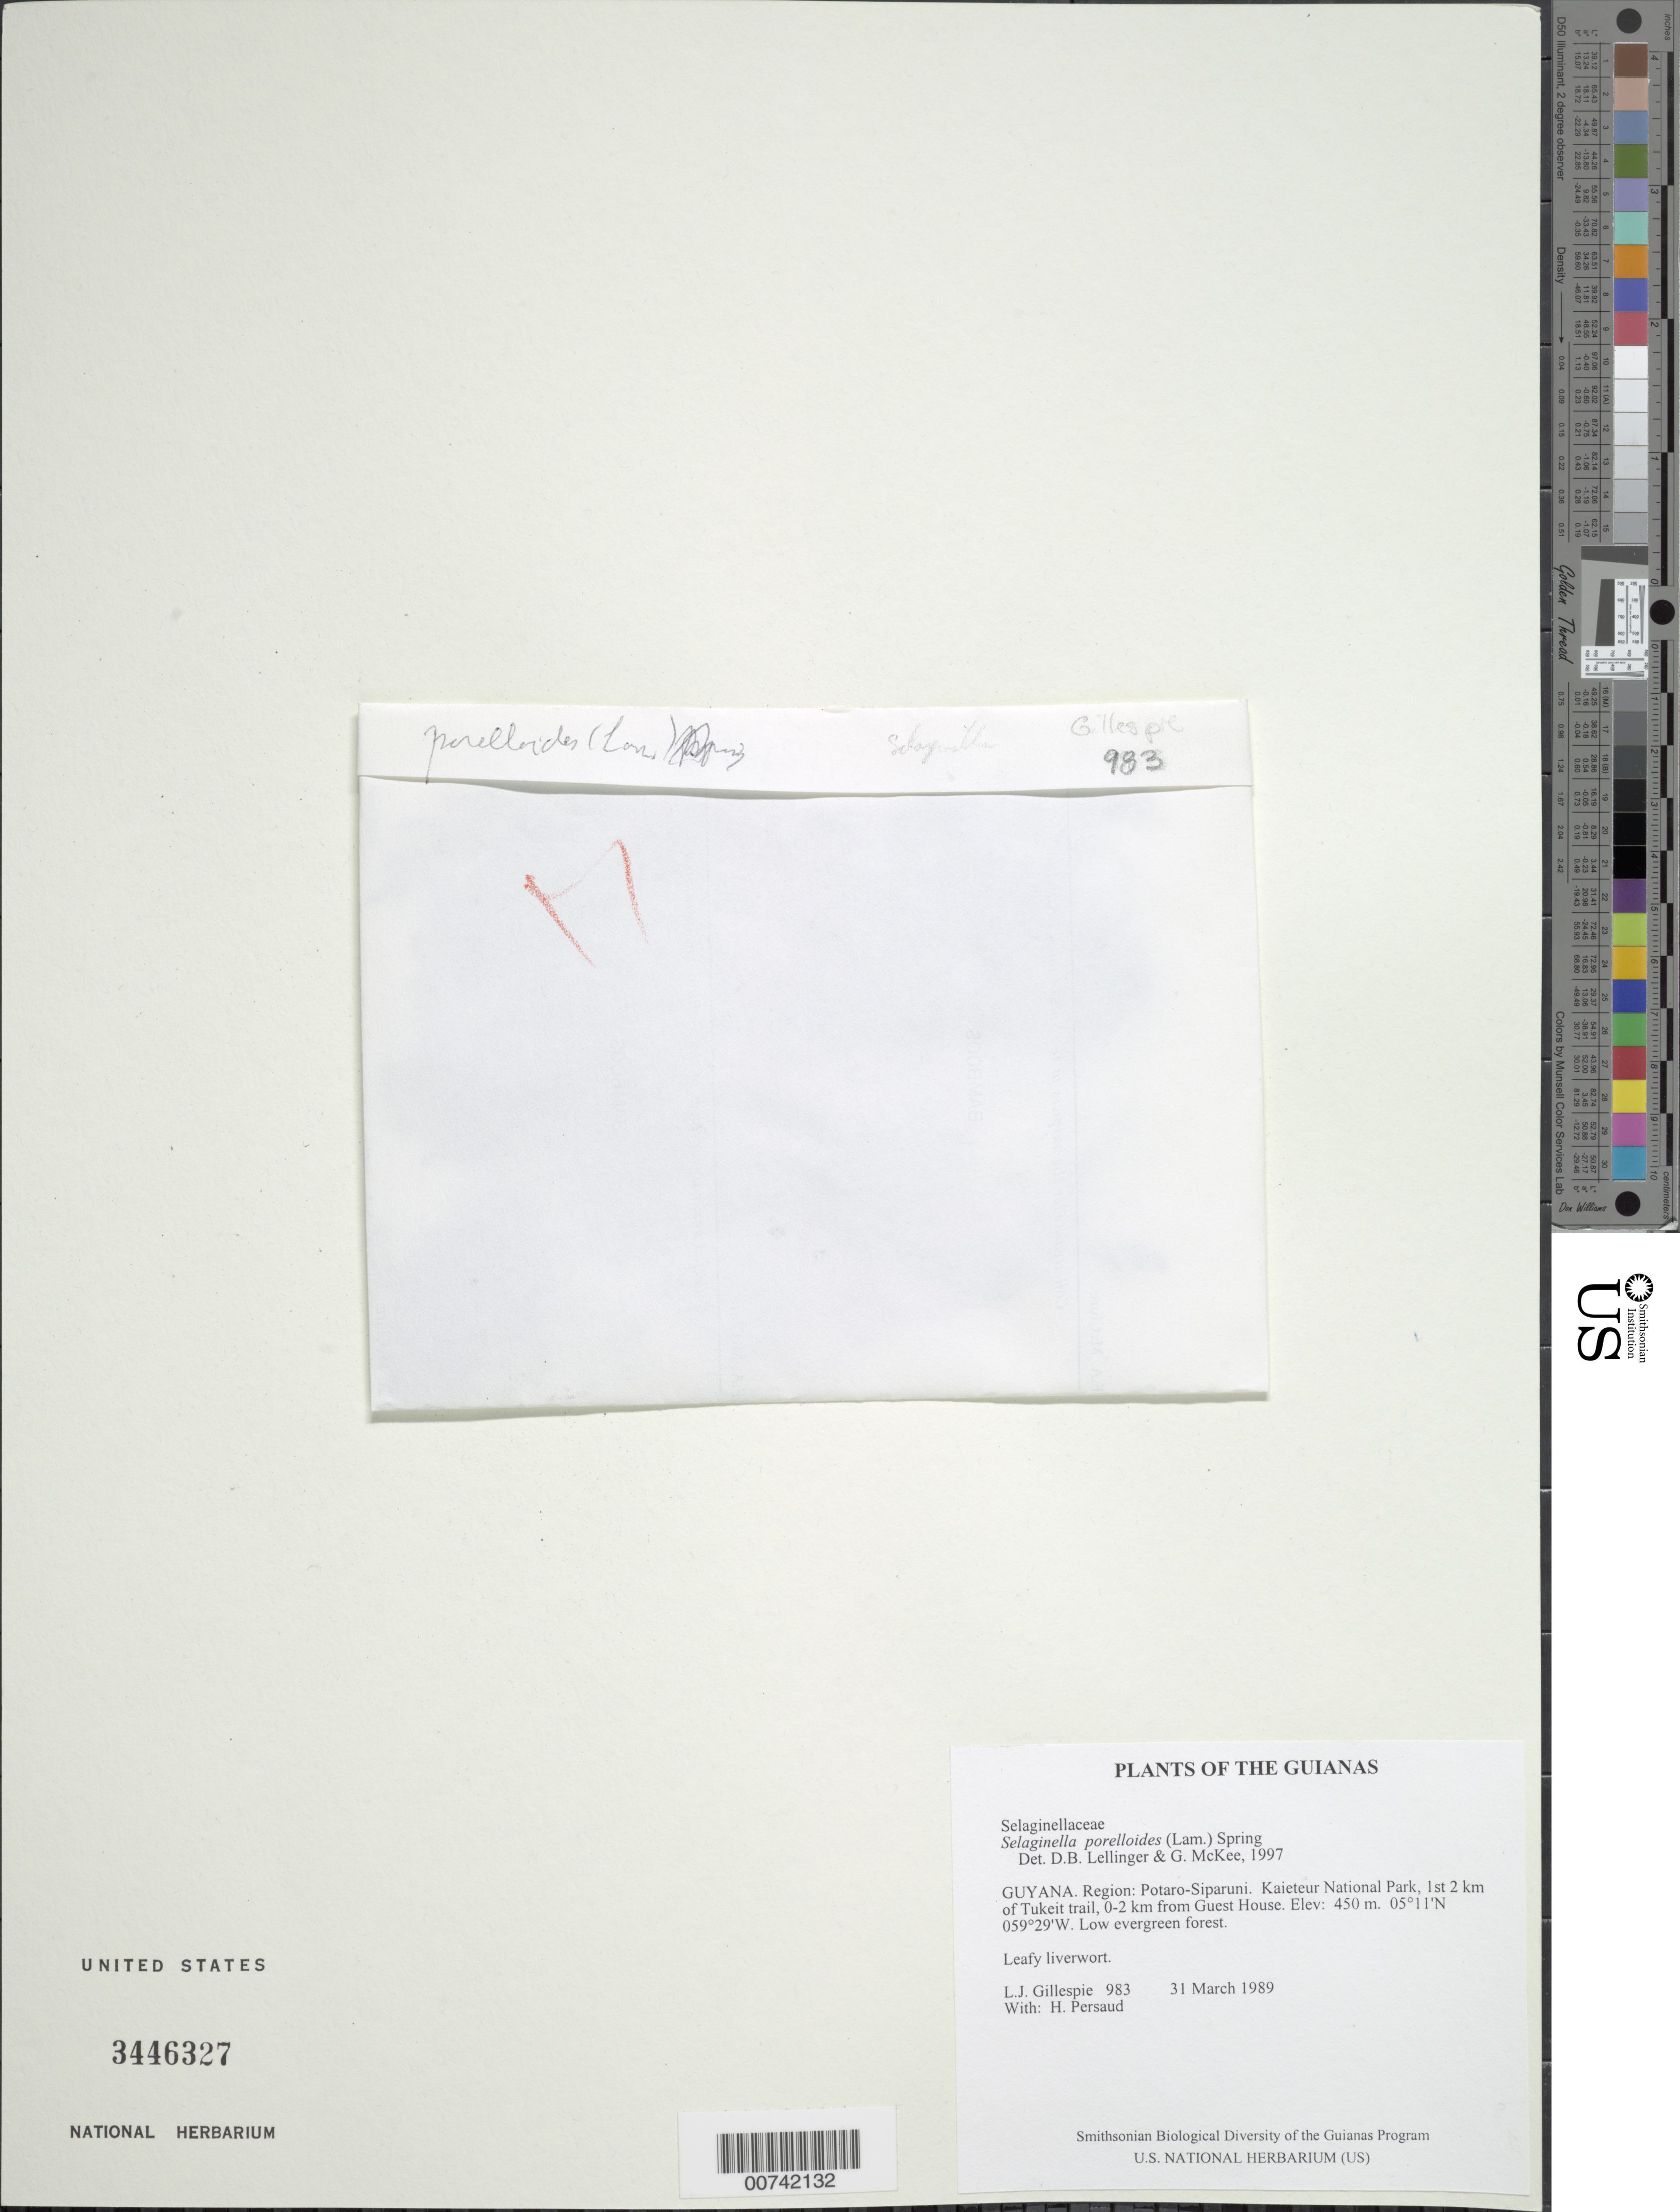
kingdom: Plantae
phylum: Tracheophyta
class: Lycopodiopsida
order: Selaginellales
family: Selaginellaceae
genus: Selaginella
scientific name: Selaginella porelloides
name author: (Lam.) Spring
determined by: Lellinger, D. B.; McKee, G. S.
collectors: L. J. Gillespie & H. Persaud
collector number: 983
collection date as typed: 31 March 1989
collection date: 1989-03-31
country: Guyana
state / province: Potaro-Siparuni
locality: Kaieteur National Park, 1st 2 km of Tukeit trail, 0-2 km from Guest House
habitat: Low evergreen forest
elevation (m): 450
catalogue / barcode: US 3446327